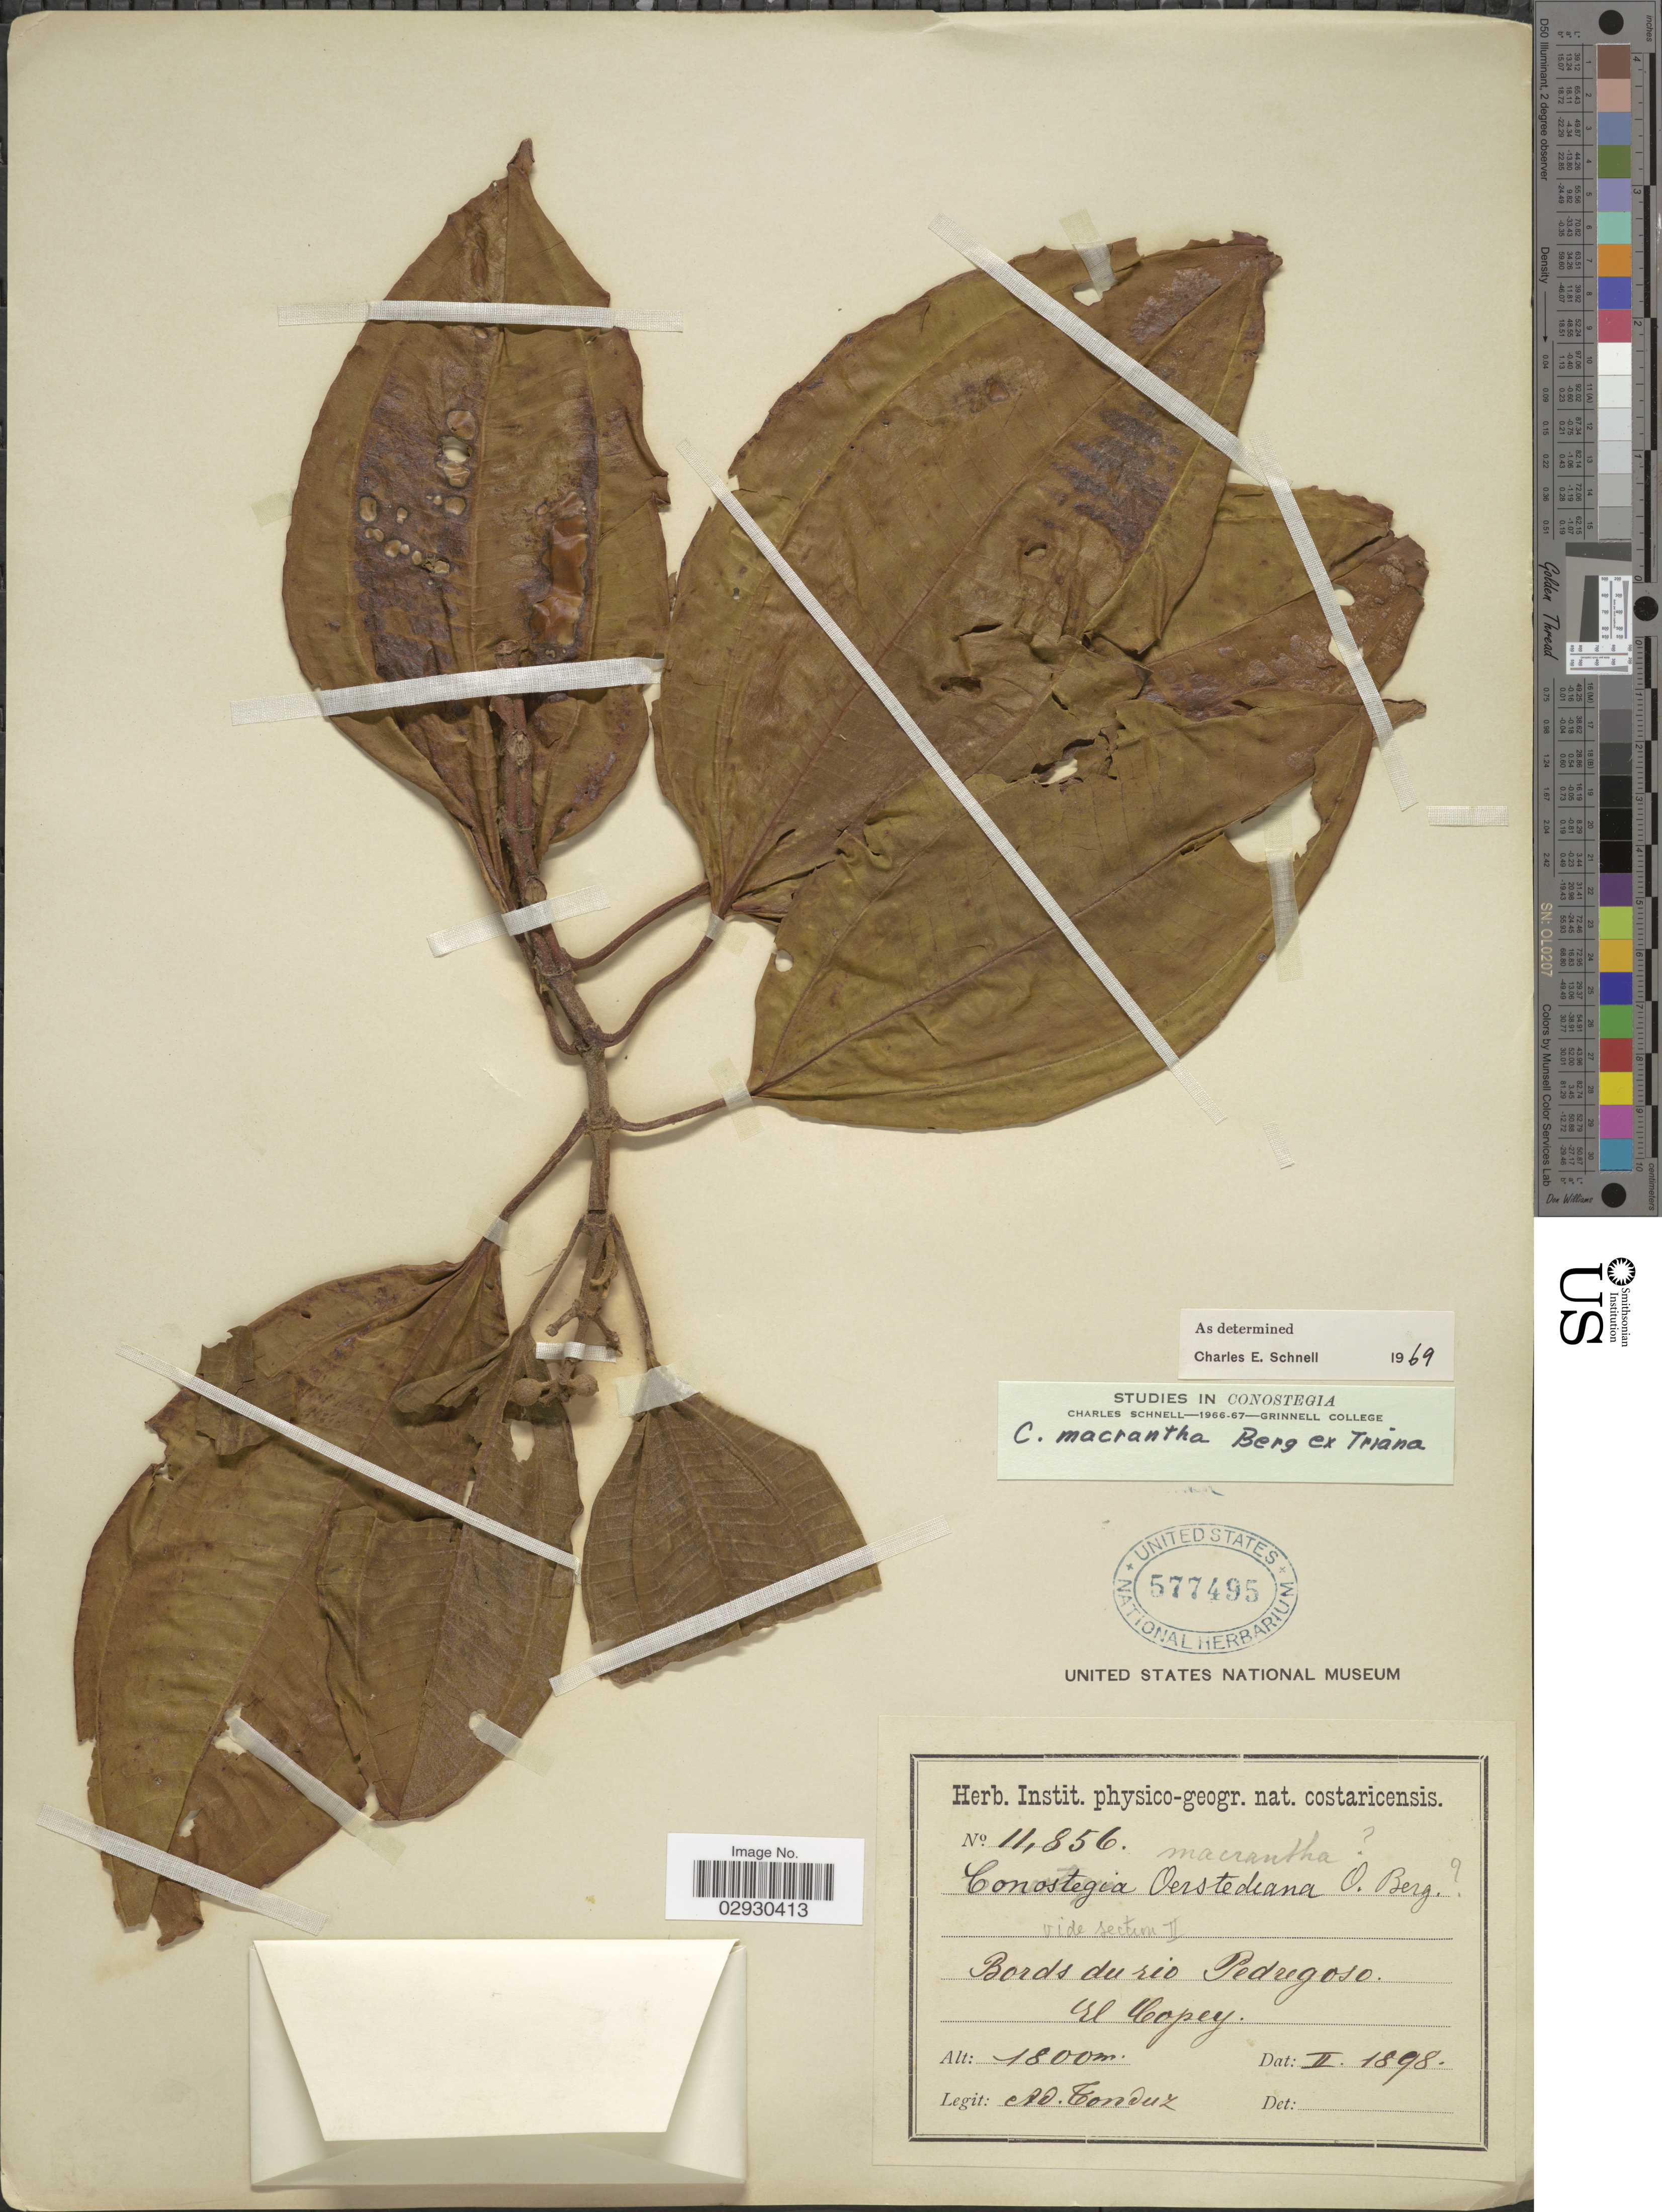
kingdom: Plantae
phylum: Tracheophyta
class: Magnoliopsida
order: Myrtales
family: Melastomataceae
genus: Conostegia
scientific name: Conostegia macrantha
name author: O. Berg ex Triana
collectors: A. Tonduz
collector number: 11856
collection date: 1898-02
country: Costa Rica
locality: Bords du rio Pedregoso. El Copey.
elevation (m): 1800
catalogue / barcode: US 577495